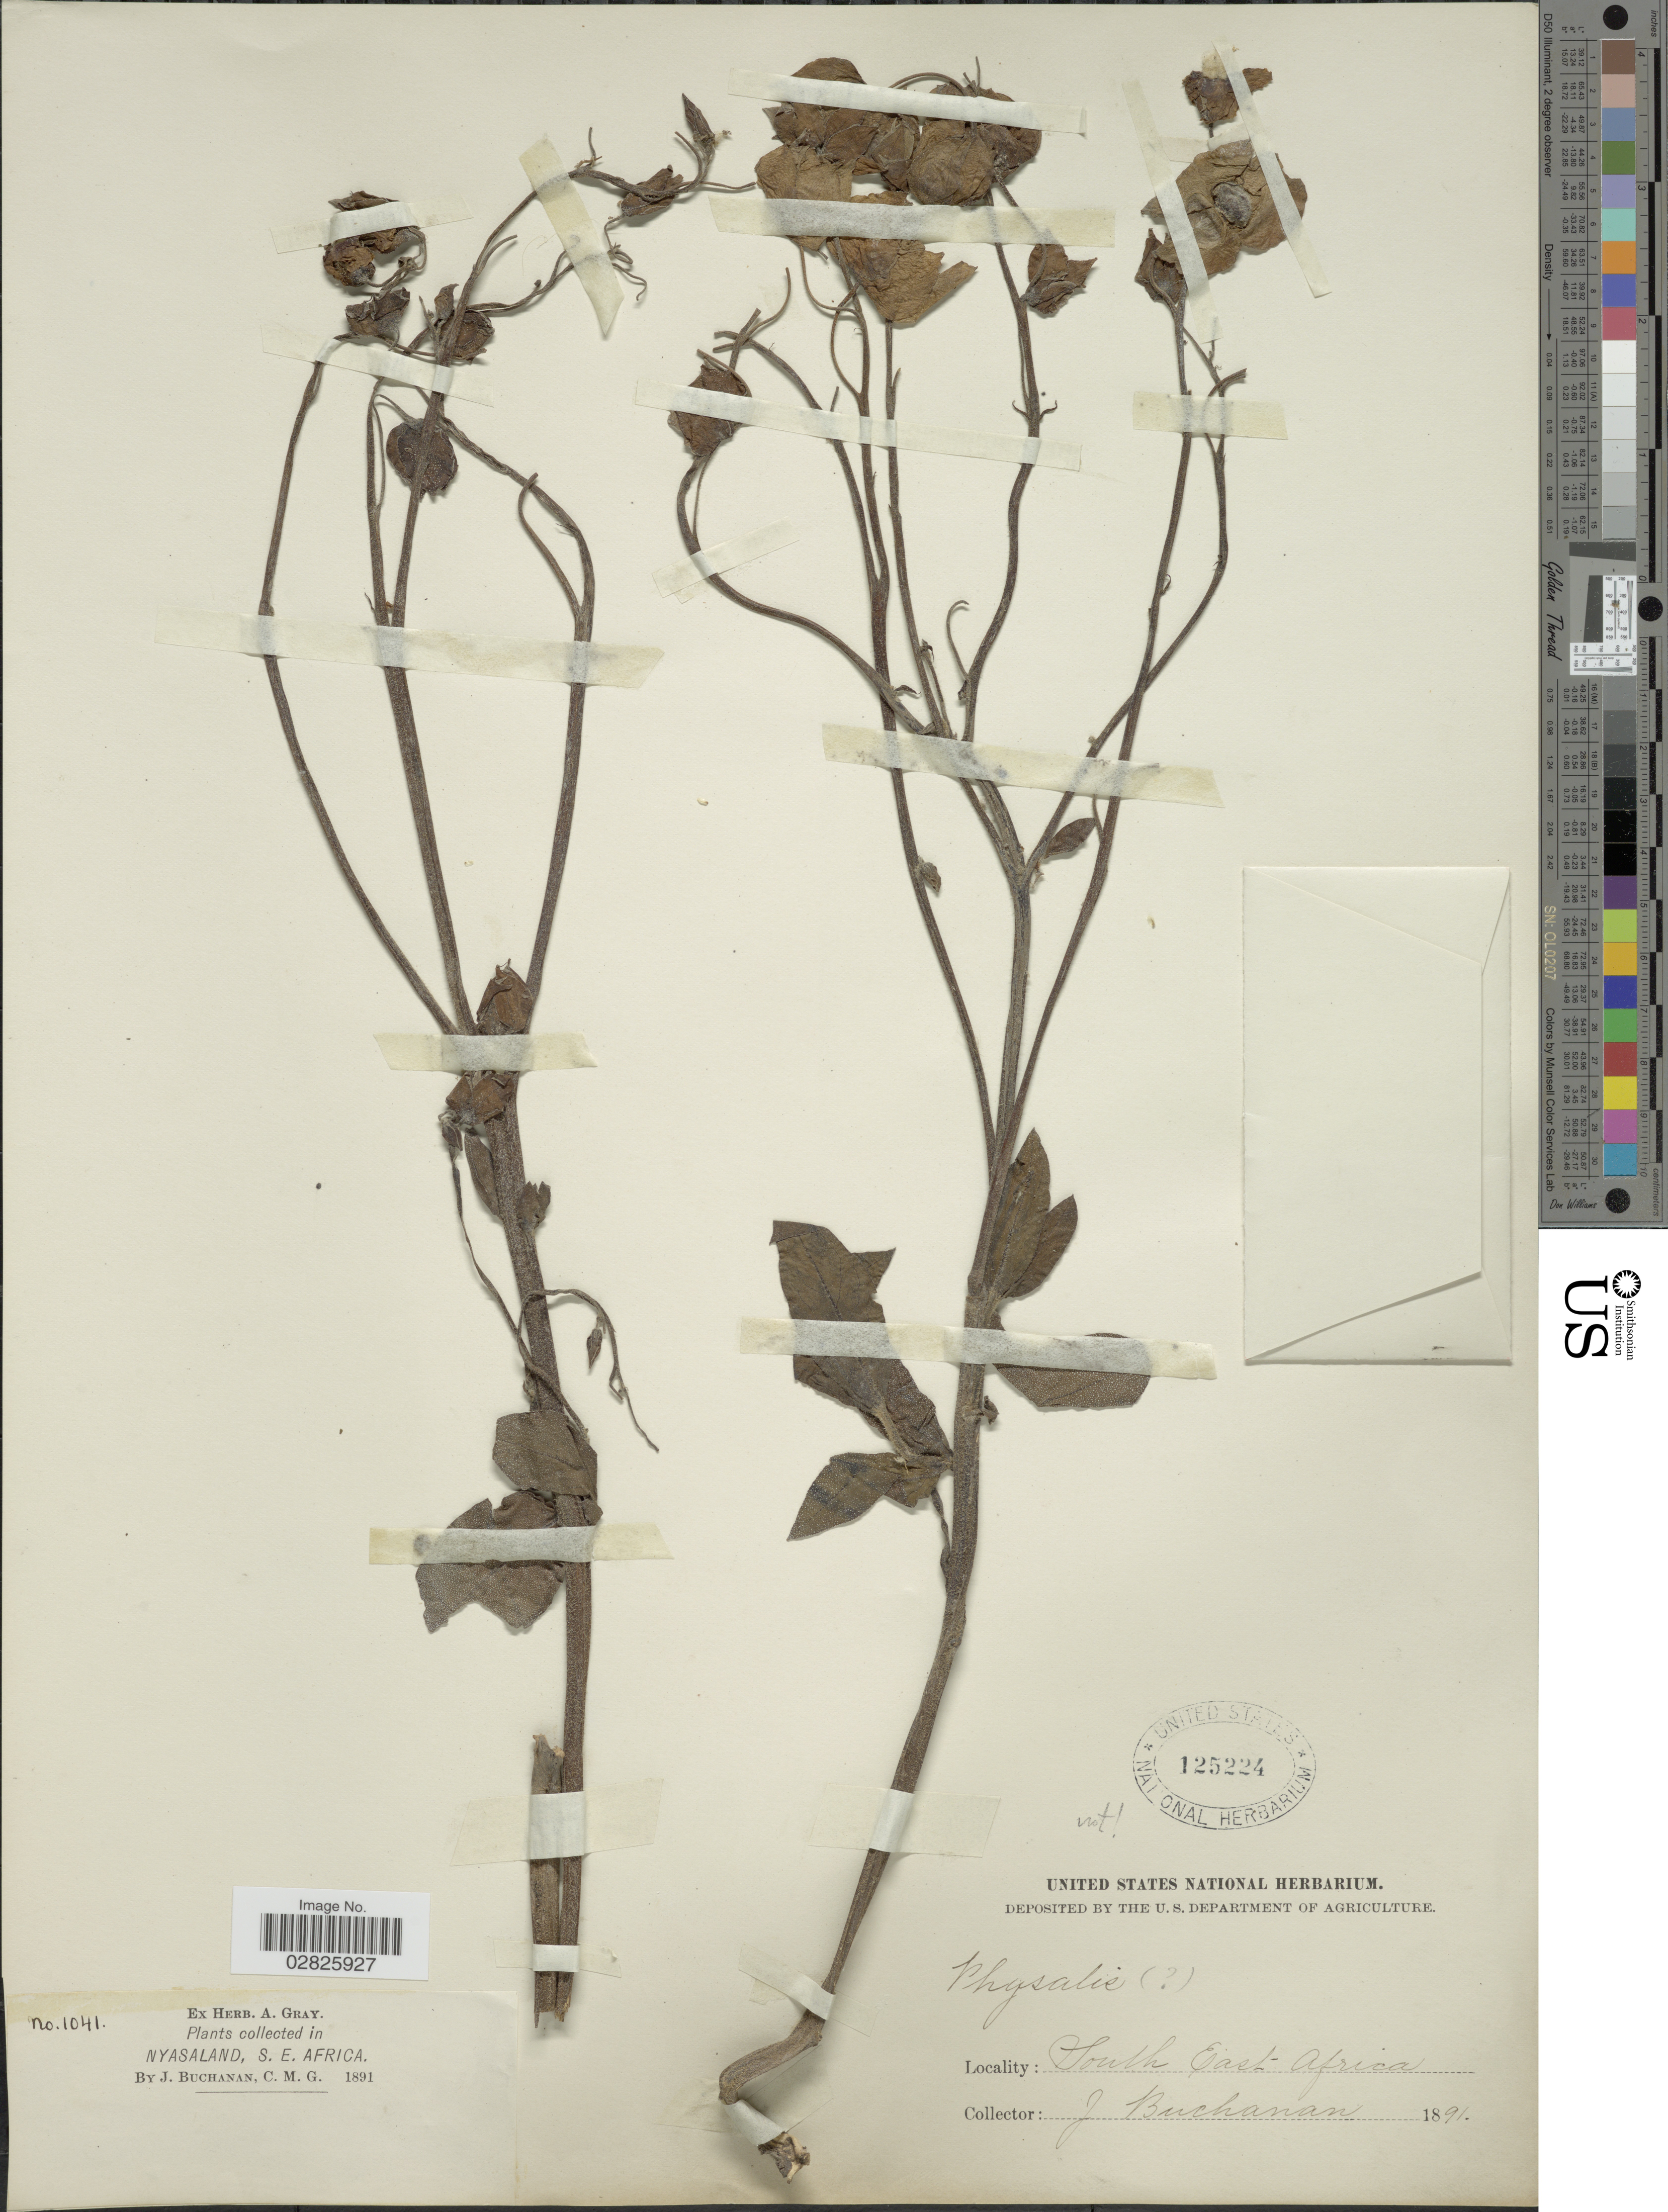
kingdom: Plantae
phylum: Tracheophyta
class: Magnoliopsida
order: Solanales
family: Solanaceae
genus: Physalis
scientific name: Physalis sp.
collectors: J. Buchanan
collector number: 1041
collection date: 1891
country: Malawi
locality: Nyasaland, South East Africa.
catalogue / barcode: US 125224